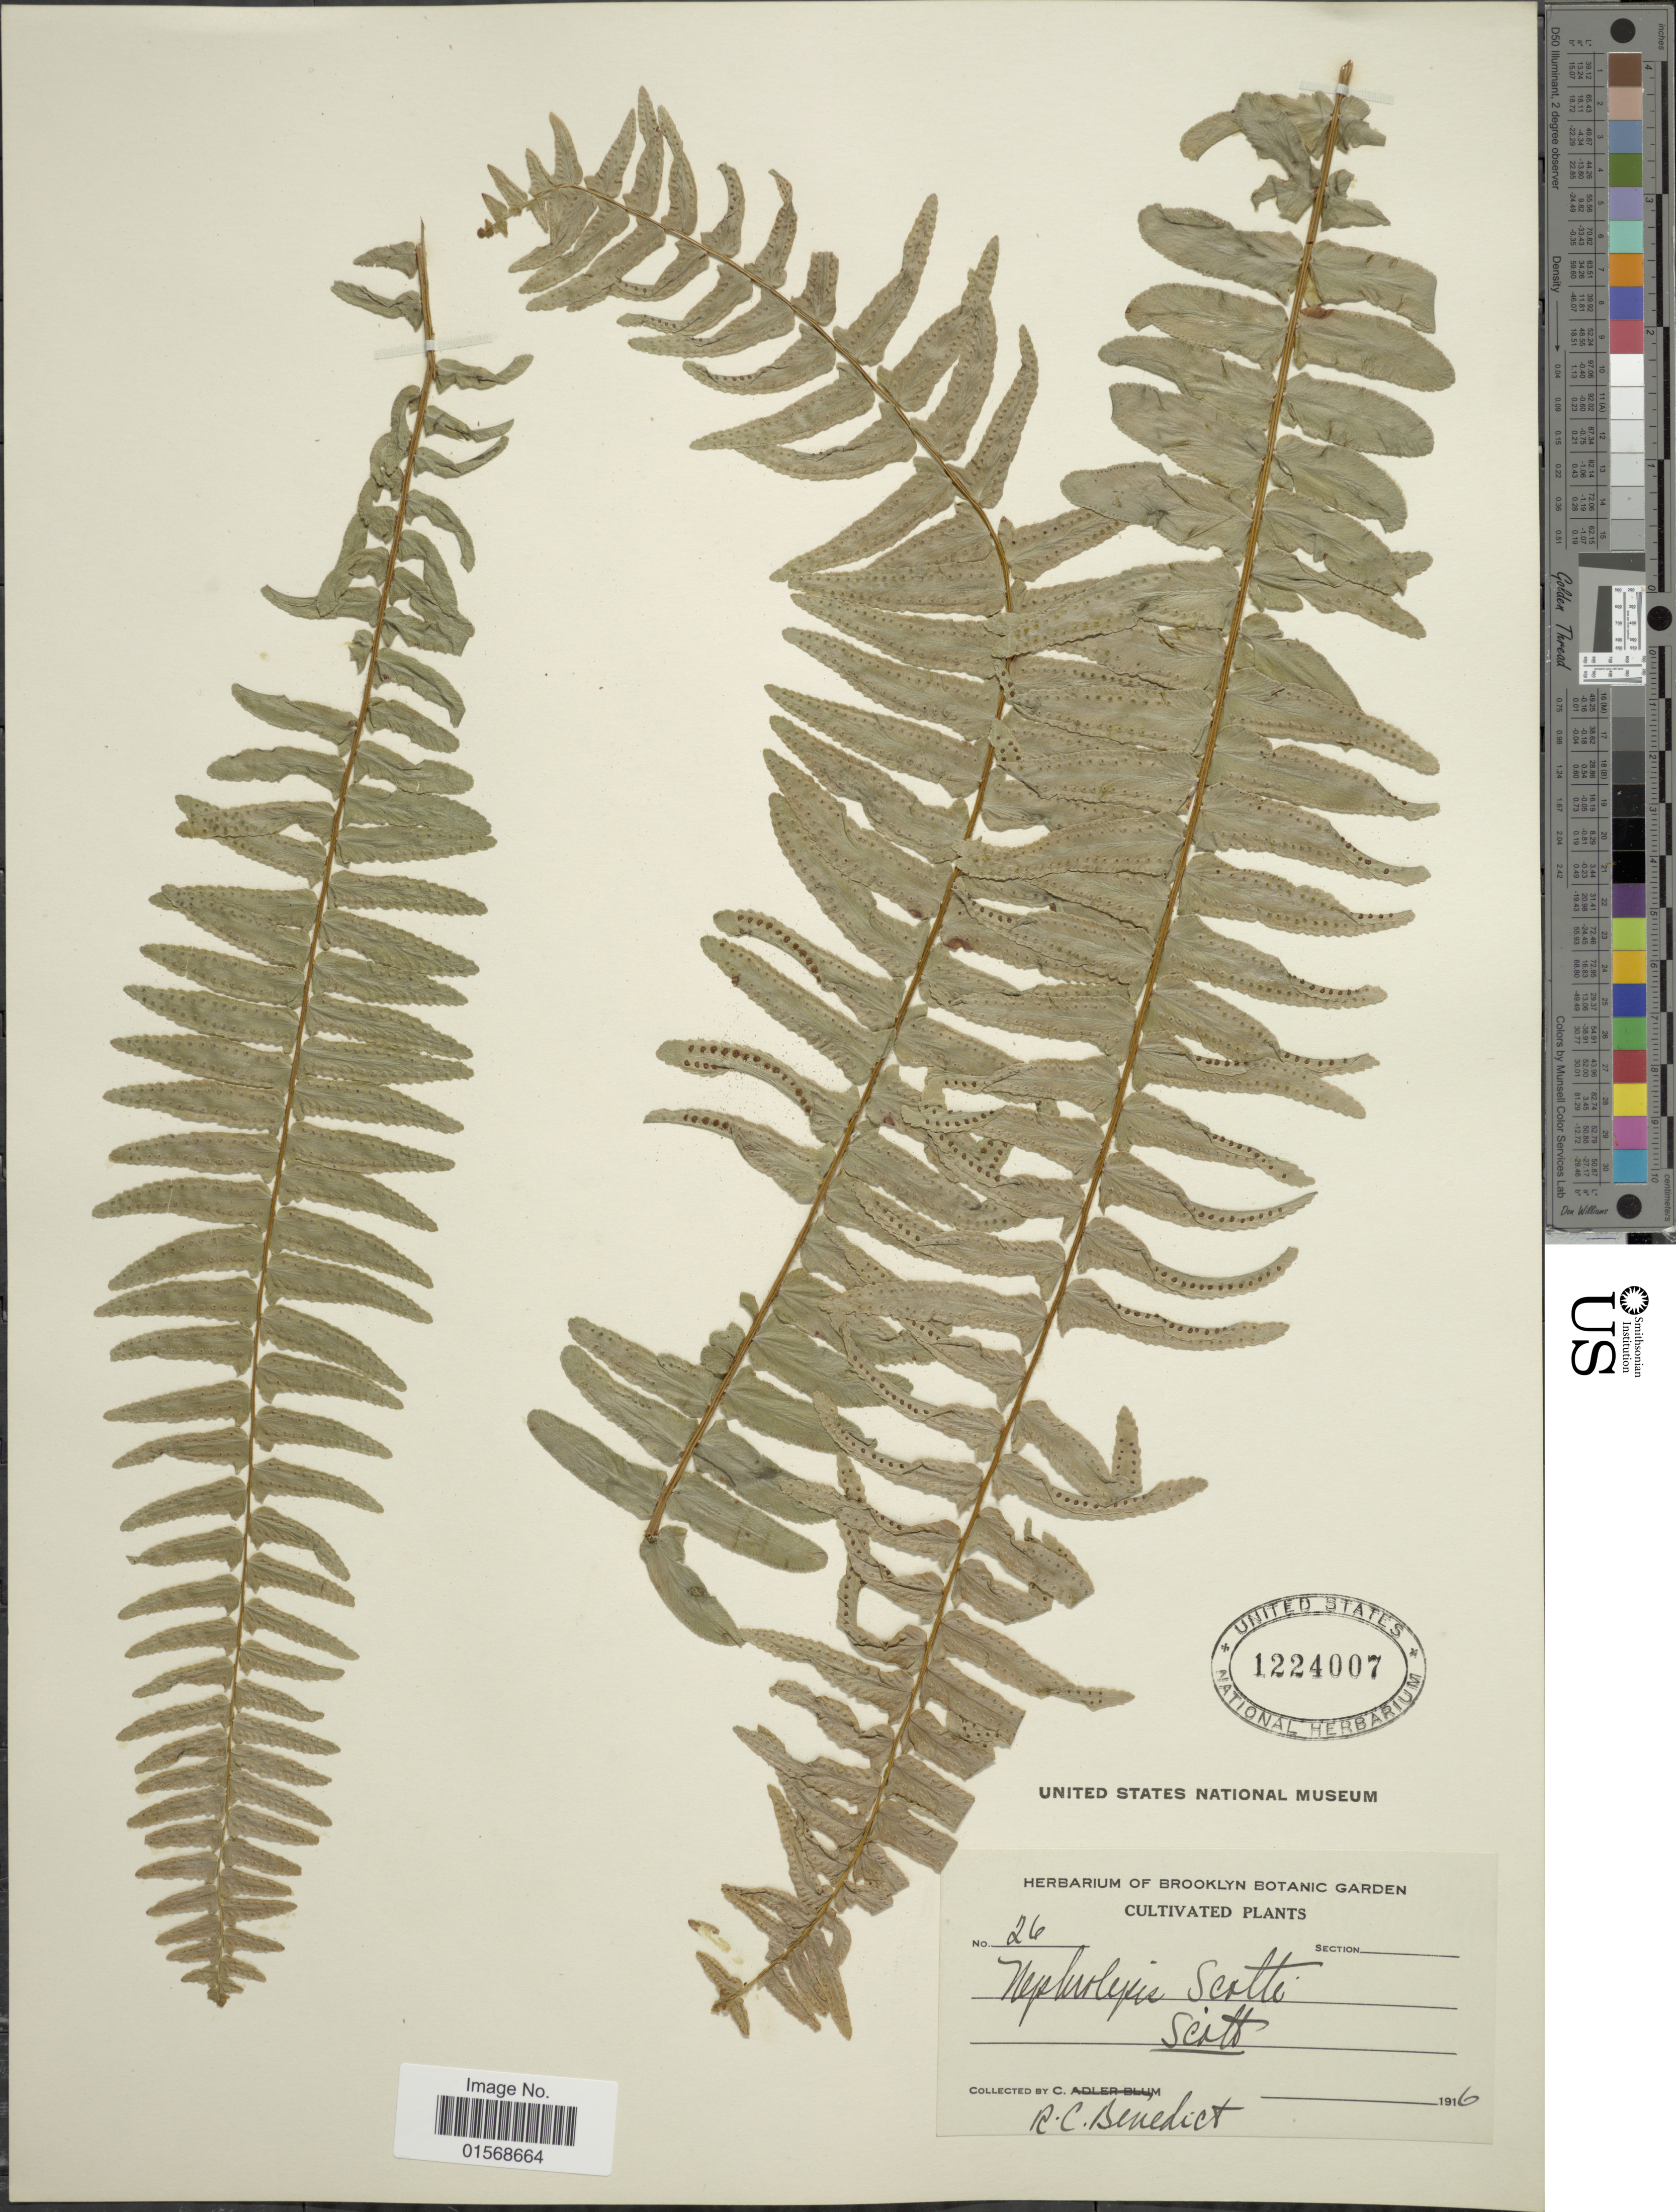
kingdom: Plantae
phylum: Tracheophyta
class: Polypodiopsida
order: Polypodiales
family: Nephrolepidaceae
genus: Nephrolepis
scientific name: Nephrolepis 'Scott'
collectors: R. C. Benedict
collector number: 26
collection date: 1916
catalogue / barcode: US 1224007